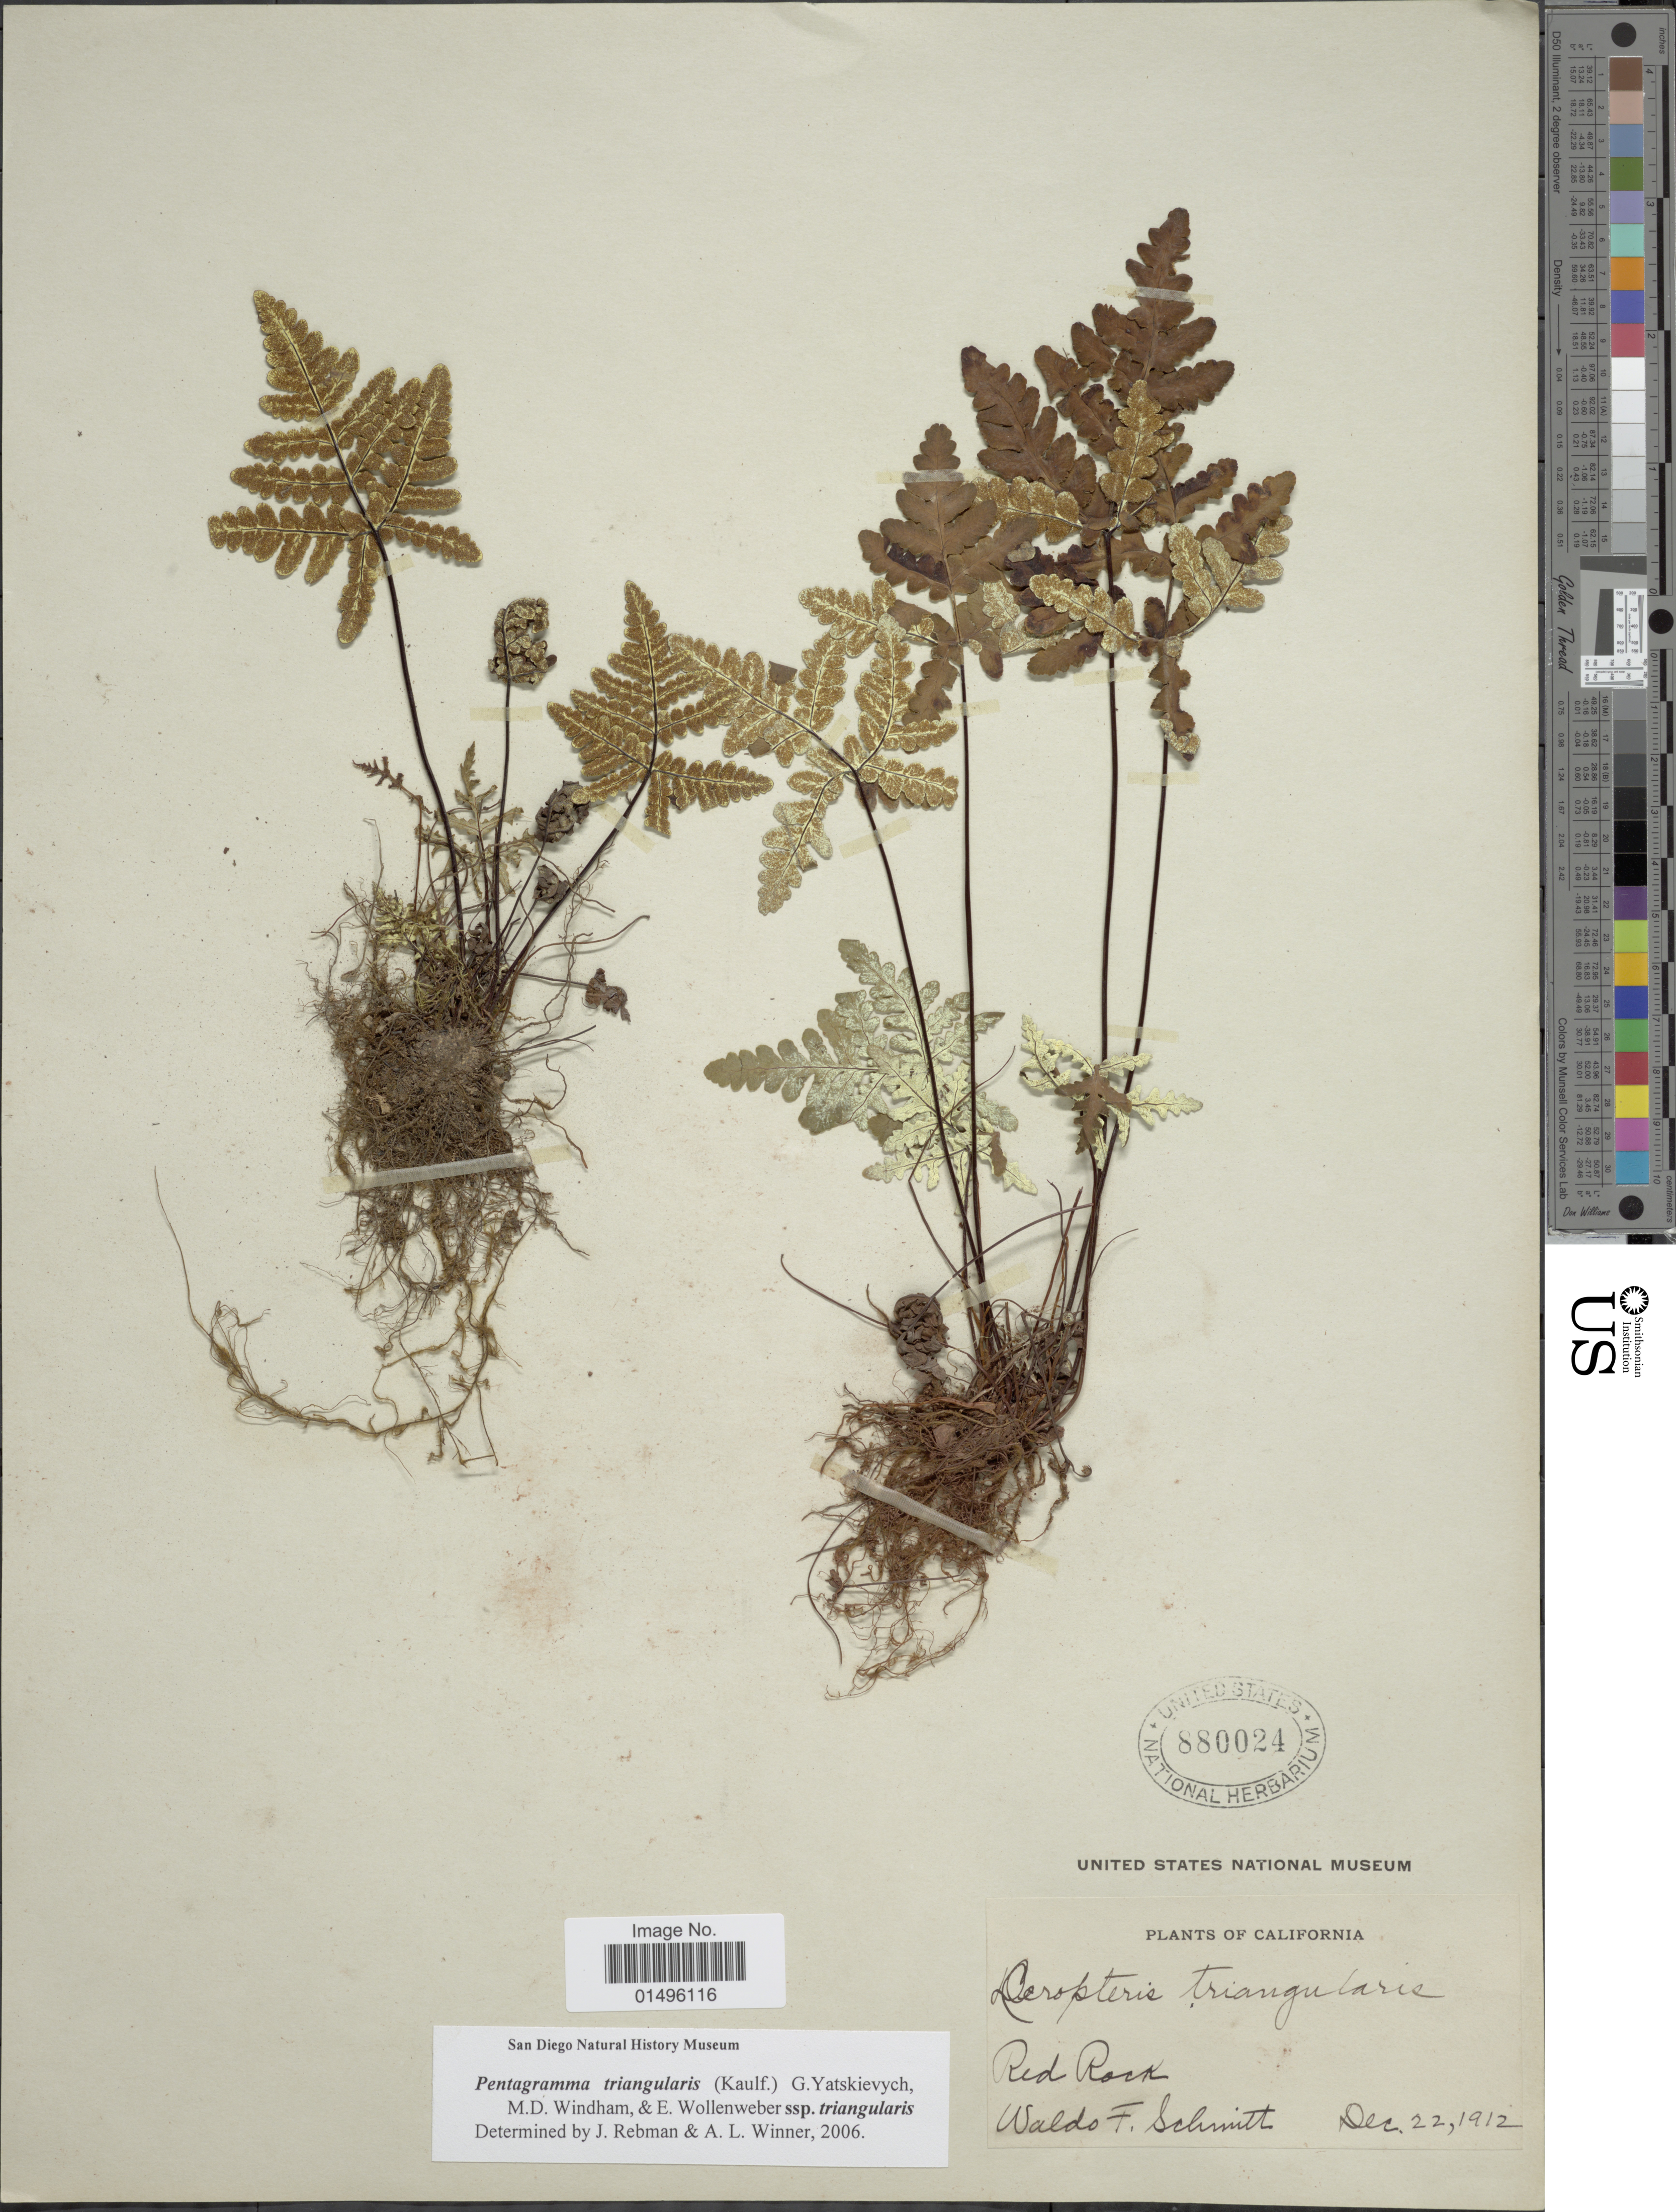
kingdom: Plantae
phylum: Tracheophyta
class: Polypodiopsida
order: Polypodiales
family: Pteridaceae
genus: Pentagramma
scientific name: Pentagramma triangularis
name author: (Kaulf.) Yatsk. et al.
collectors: W. F. Schmitt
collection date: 1912-12-22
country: United States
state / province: California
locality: California, Red Rock.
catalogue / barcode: US 880024